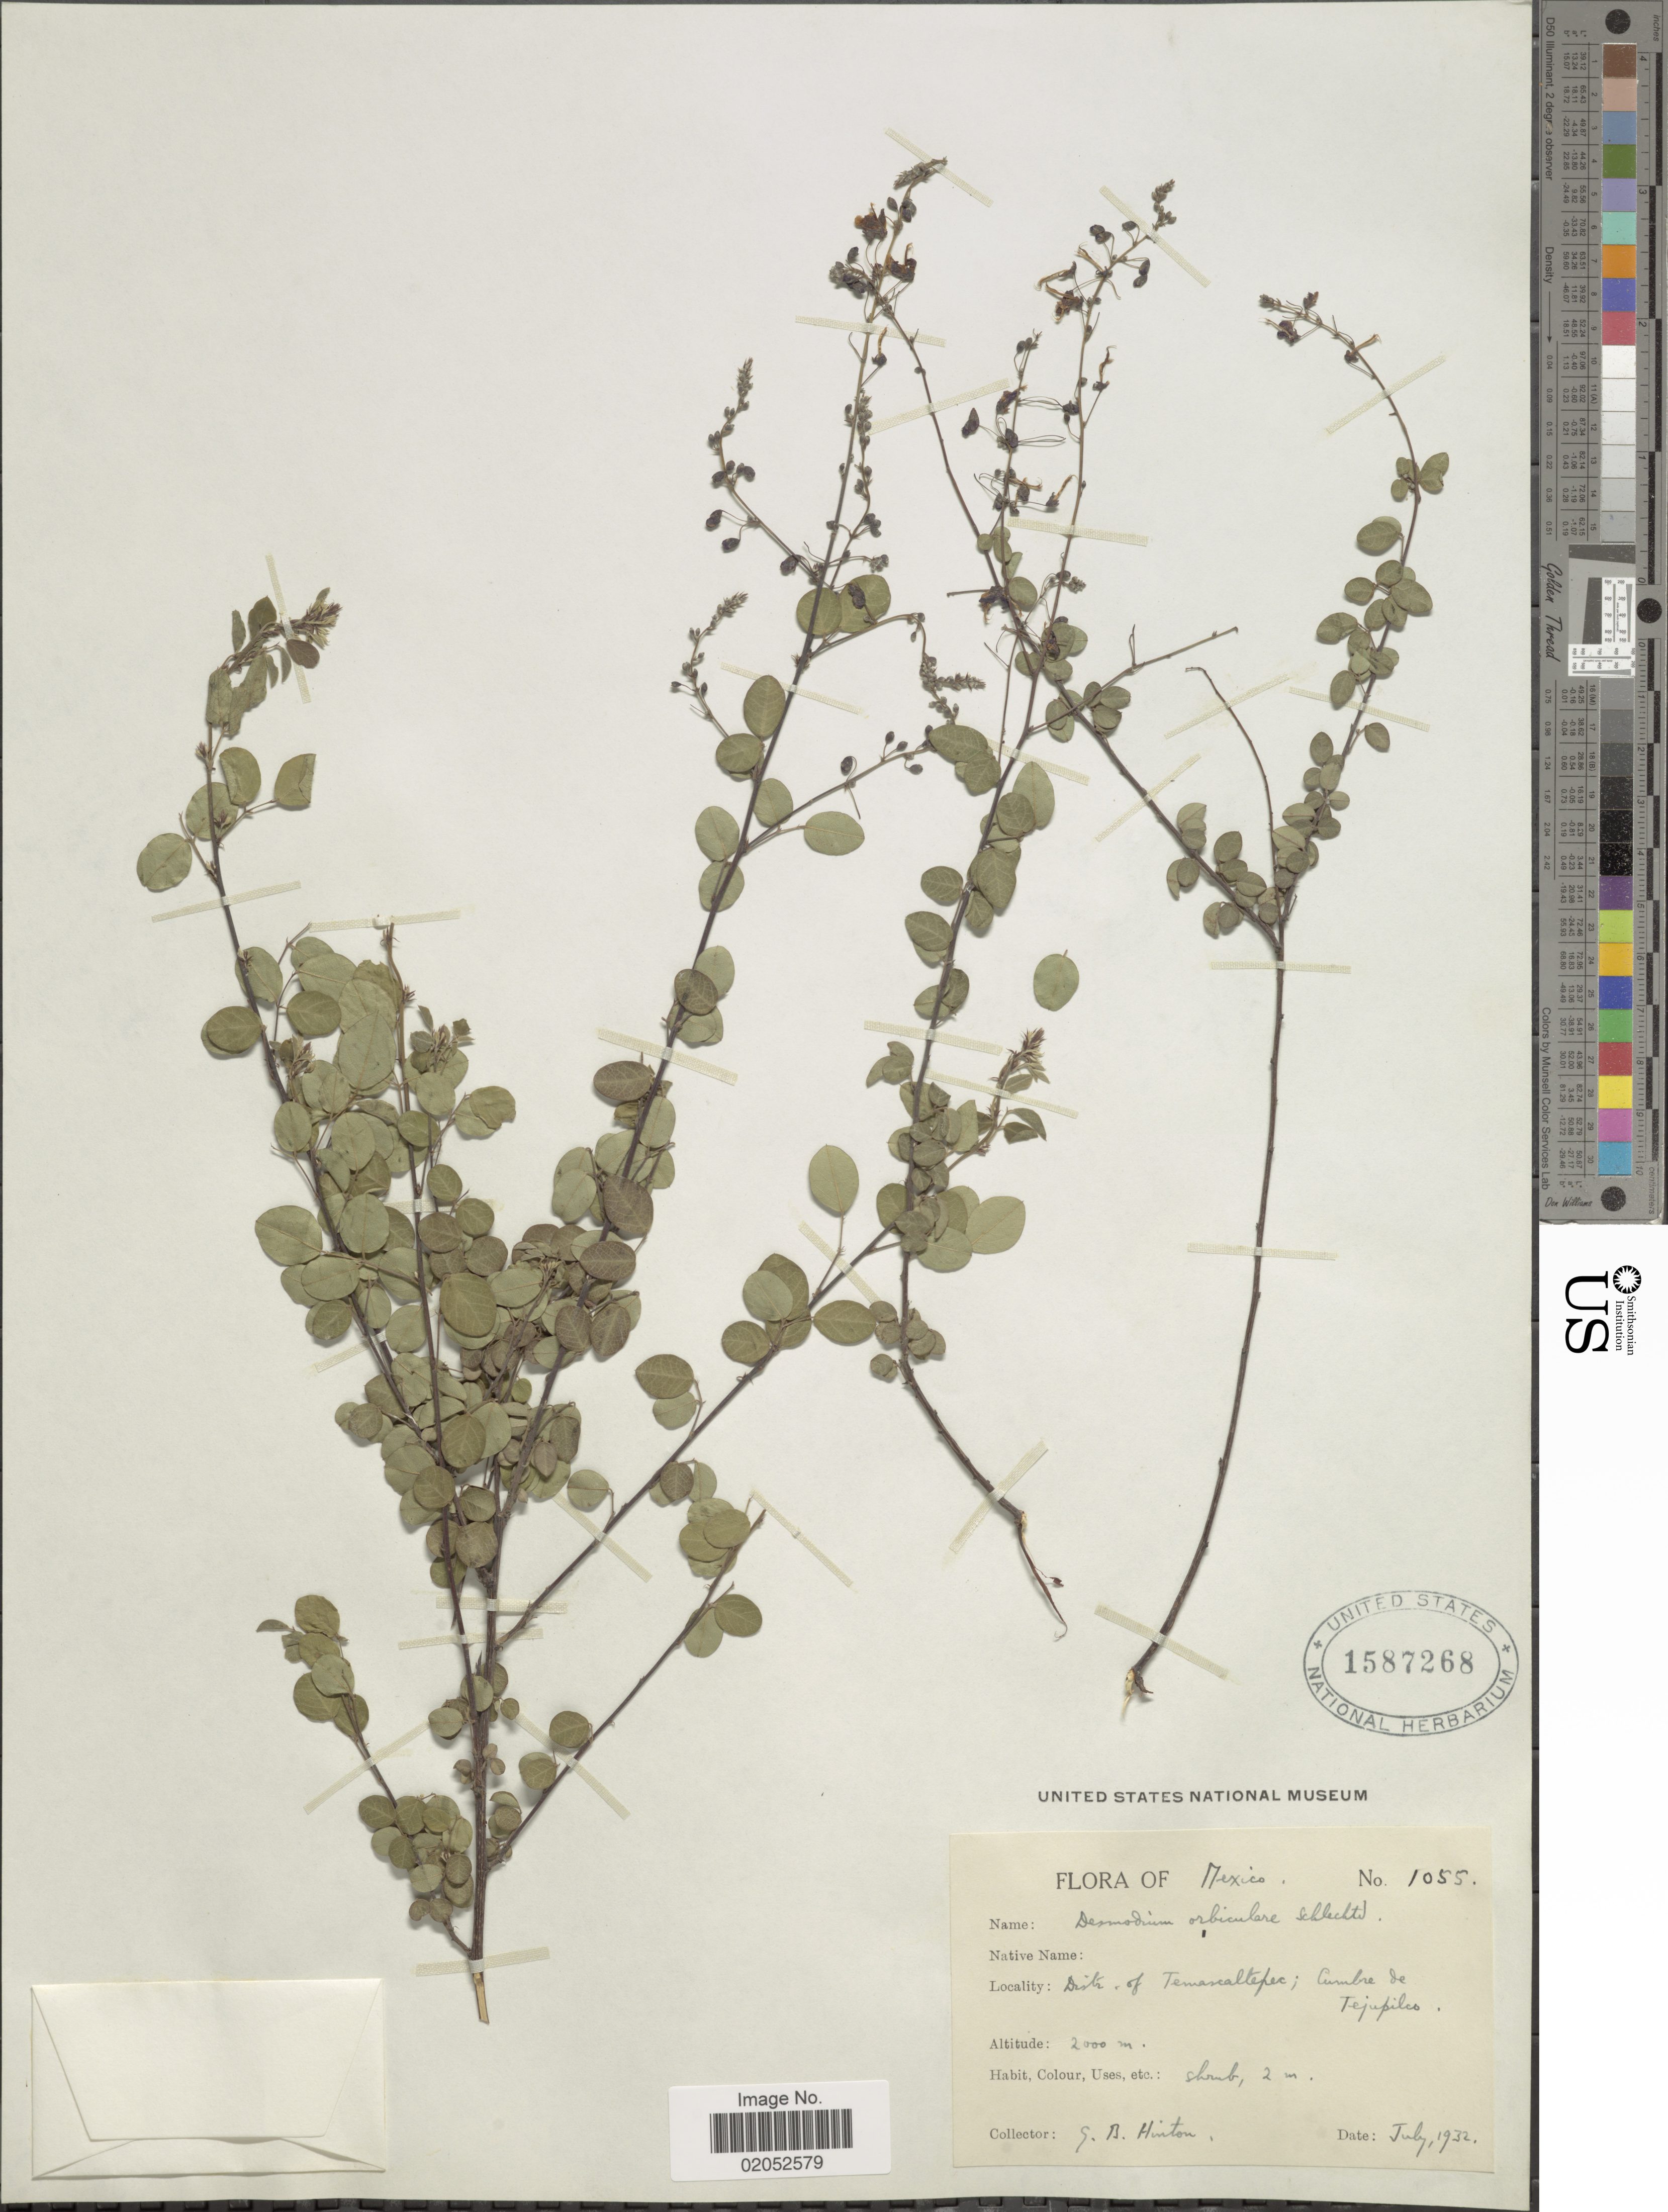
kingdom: Plantae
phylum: Tracheophyta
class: Magnoliopsida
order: Fabales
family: Fabaceae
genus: Desmodium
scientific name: Desmodium orbiculare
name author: Schltdl.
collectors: G. B. Hinton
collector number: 1055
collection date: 1932-07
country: Mexico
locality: Distr. of Temascaltepec, Cumbre de Tejupilco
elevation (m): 2000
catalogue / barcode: US 1587268